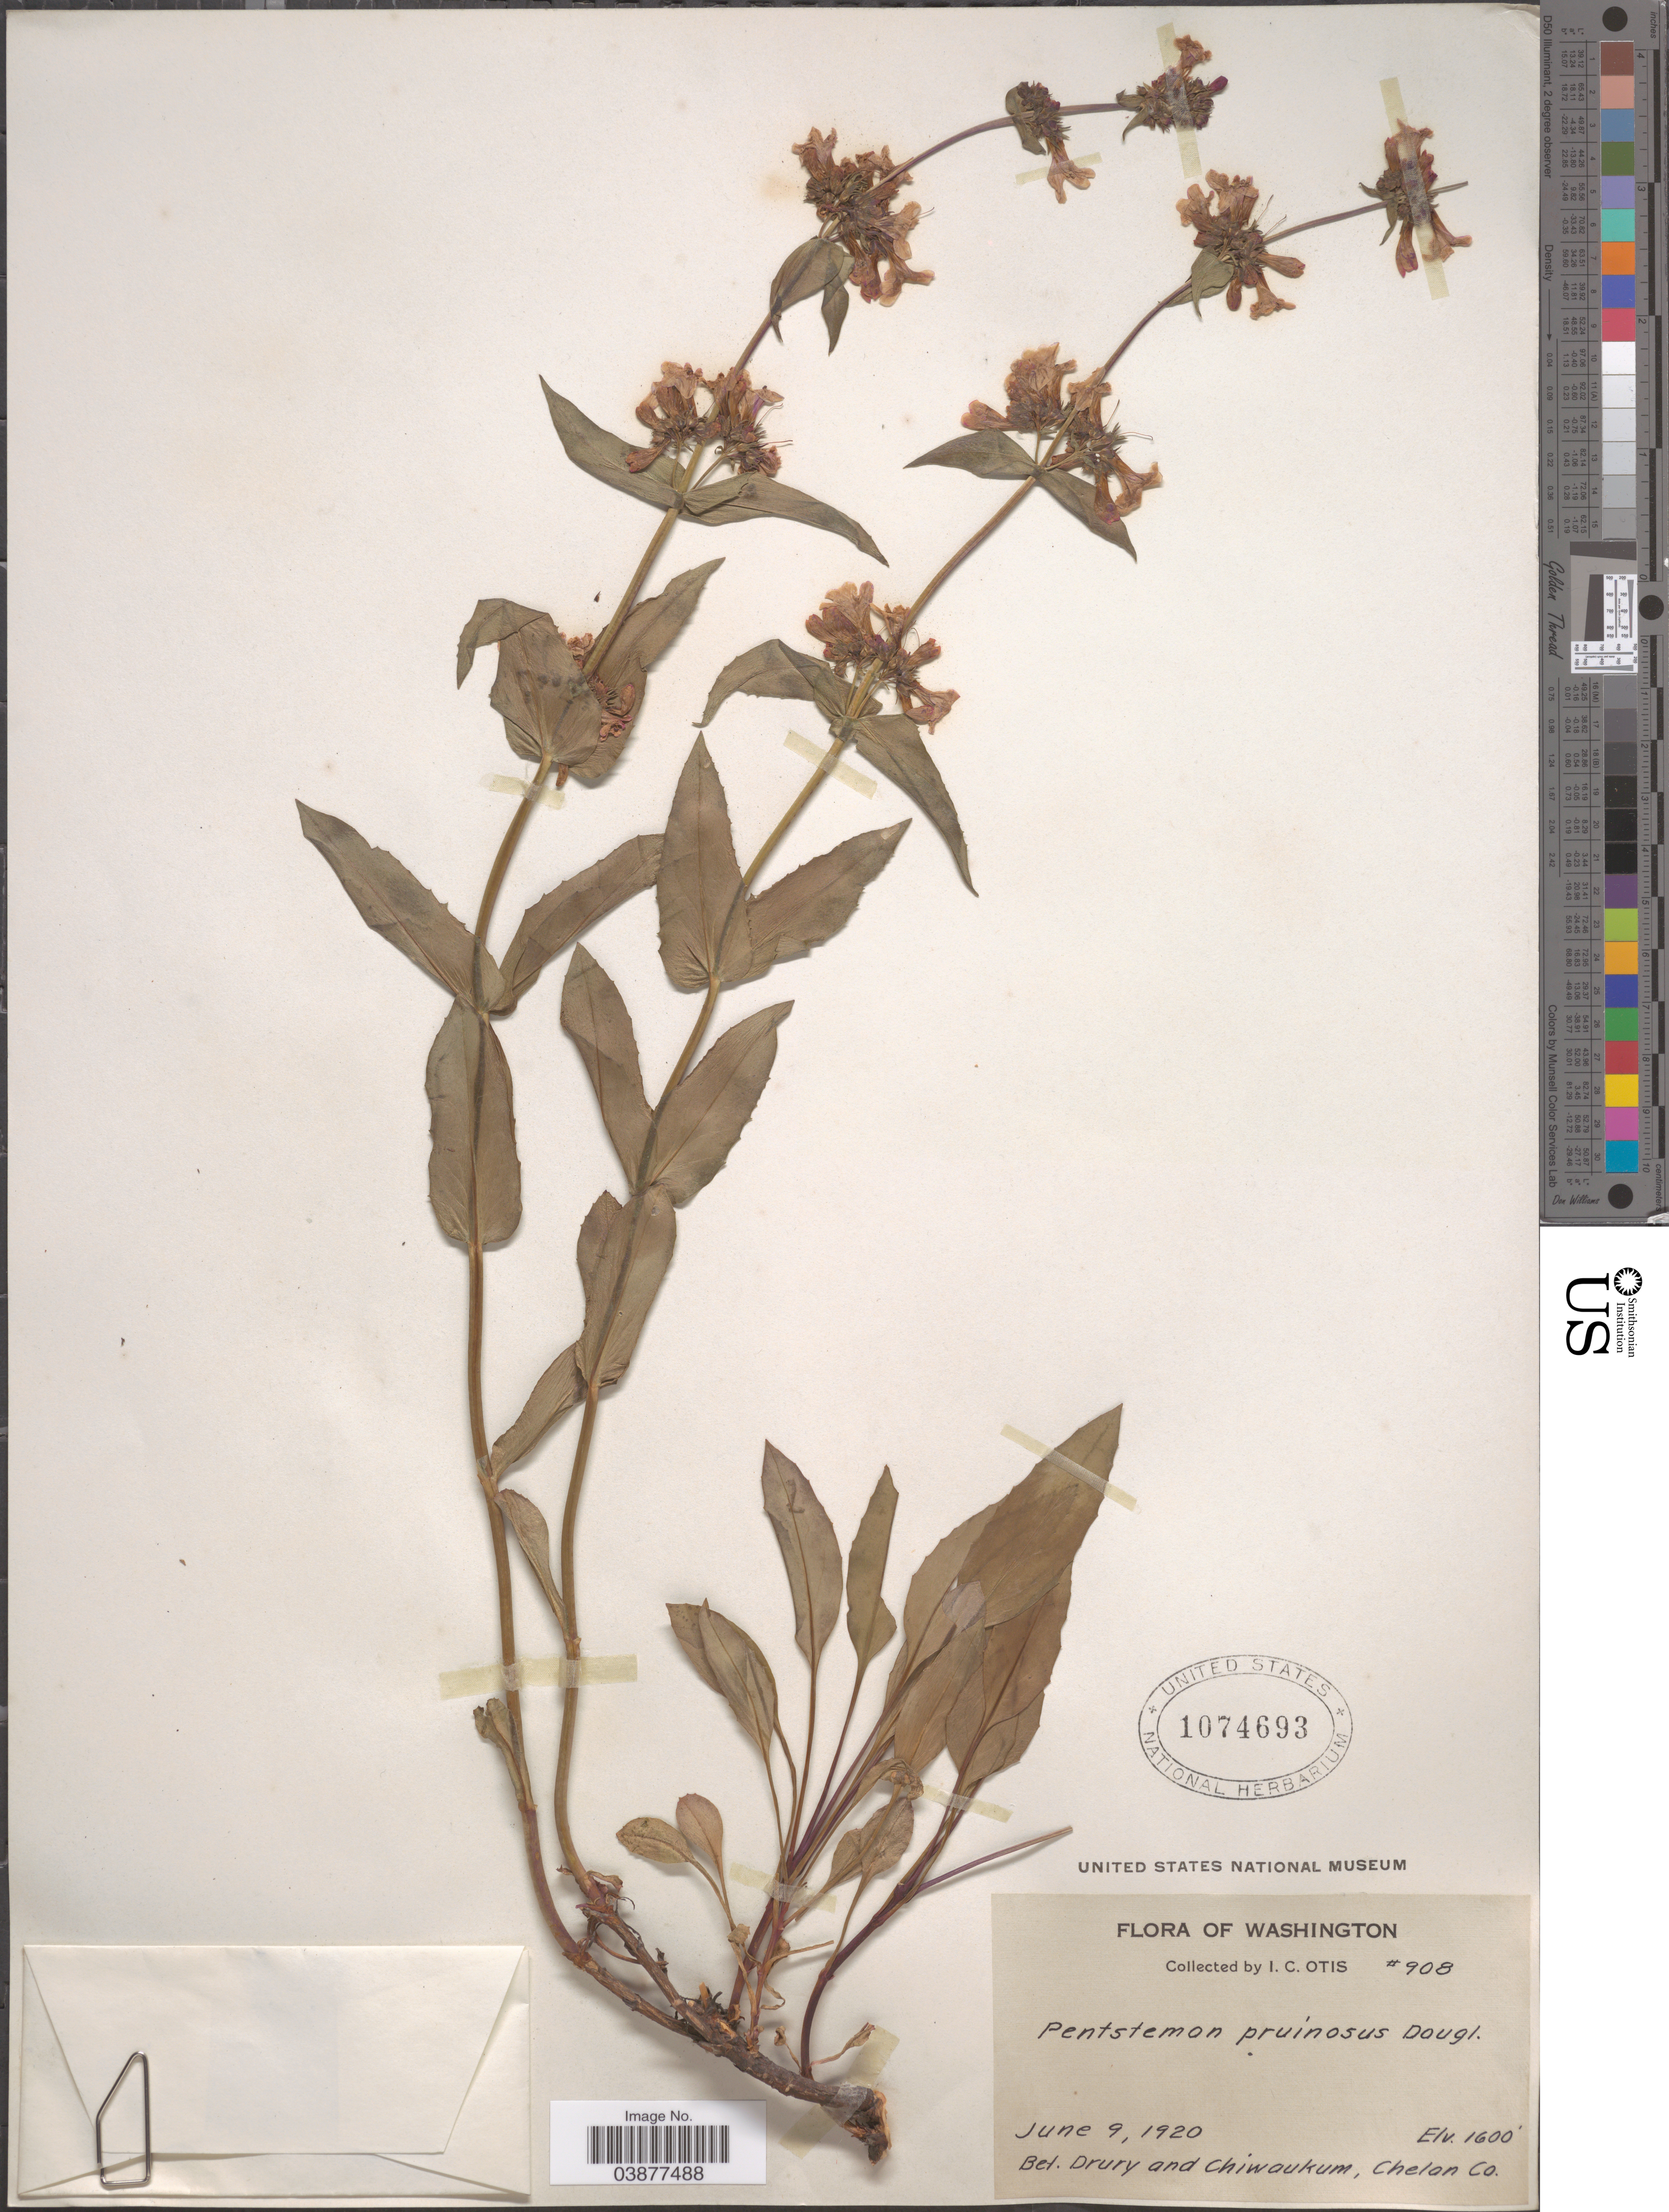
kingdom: Plantae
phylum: Tracheophyta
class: Magnoliopsida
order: Lamiales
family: Plantaginaceae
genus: Penstemon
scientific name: Penstemon pruinosus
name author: Douglas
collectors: I. C. Otis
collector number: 908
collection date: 1920-06-09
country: United States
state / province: Washington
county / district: Chelan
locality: Bet. Drury and Chiwaukum, Chelan Co.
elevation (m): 488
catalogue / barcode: US 1074693